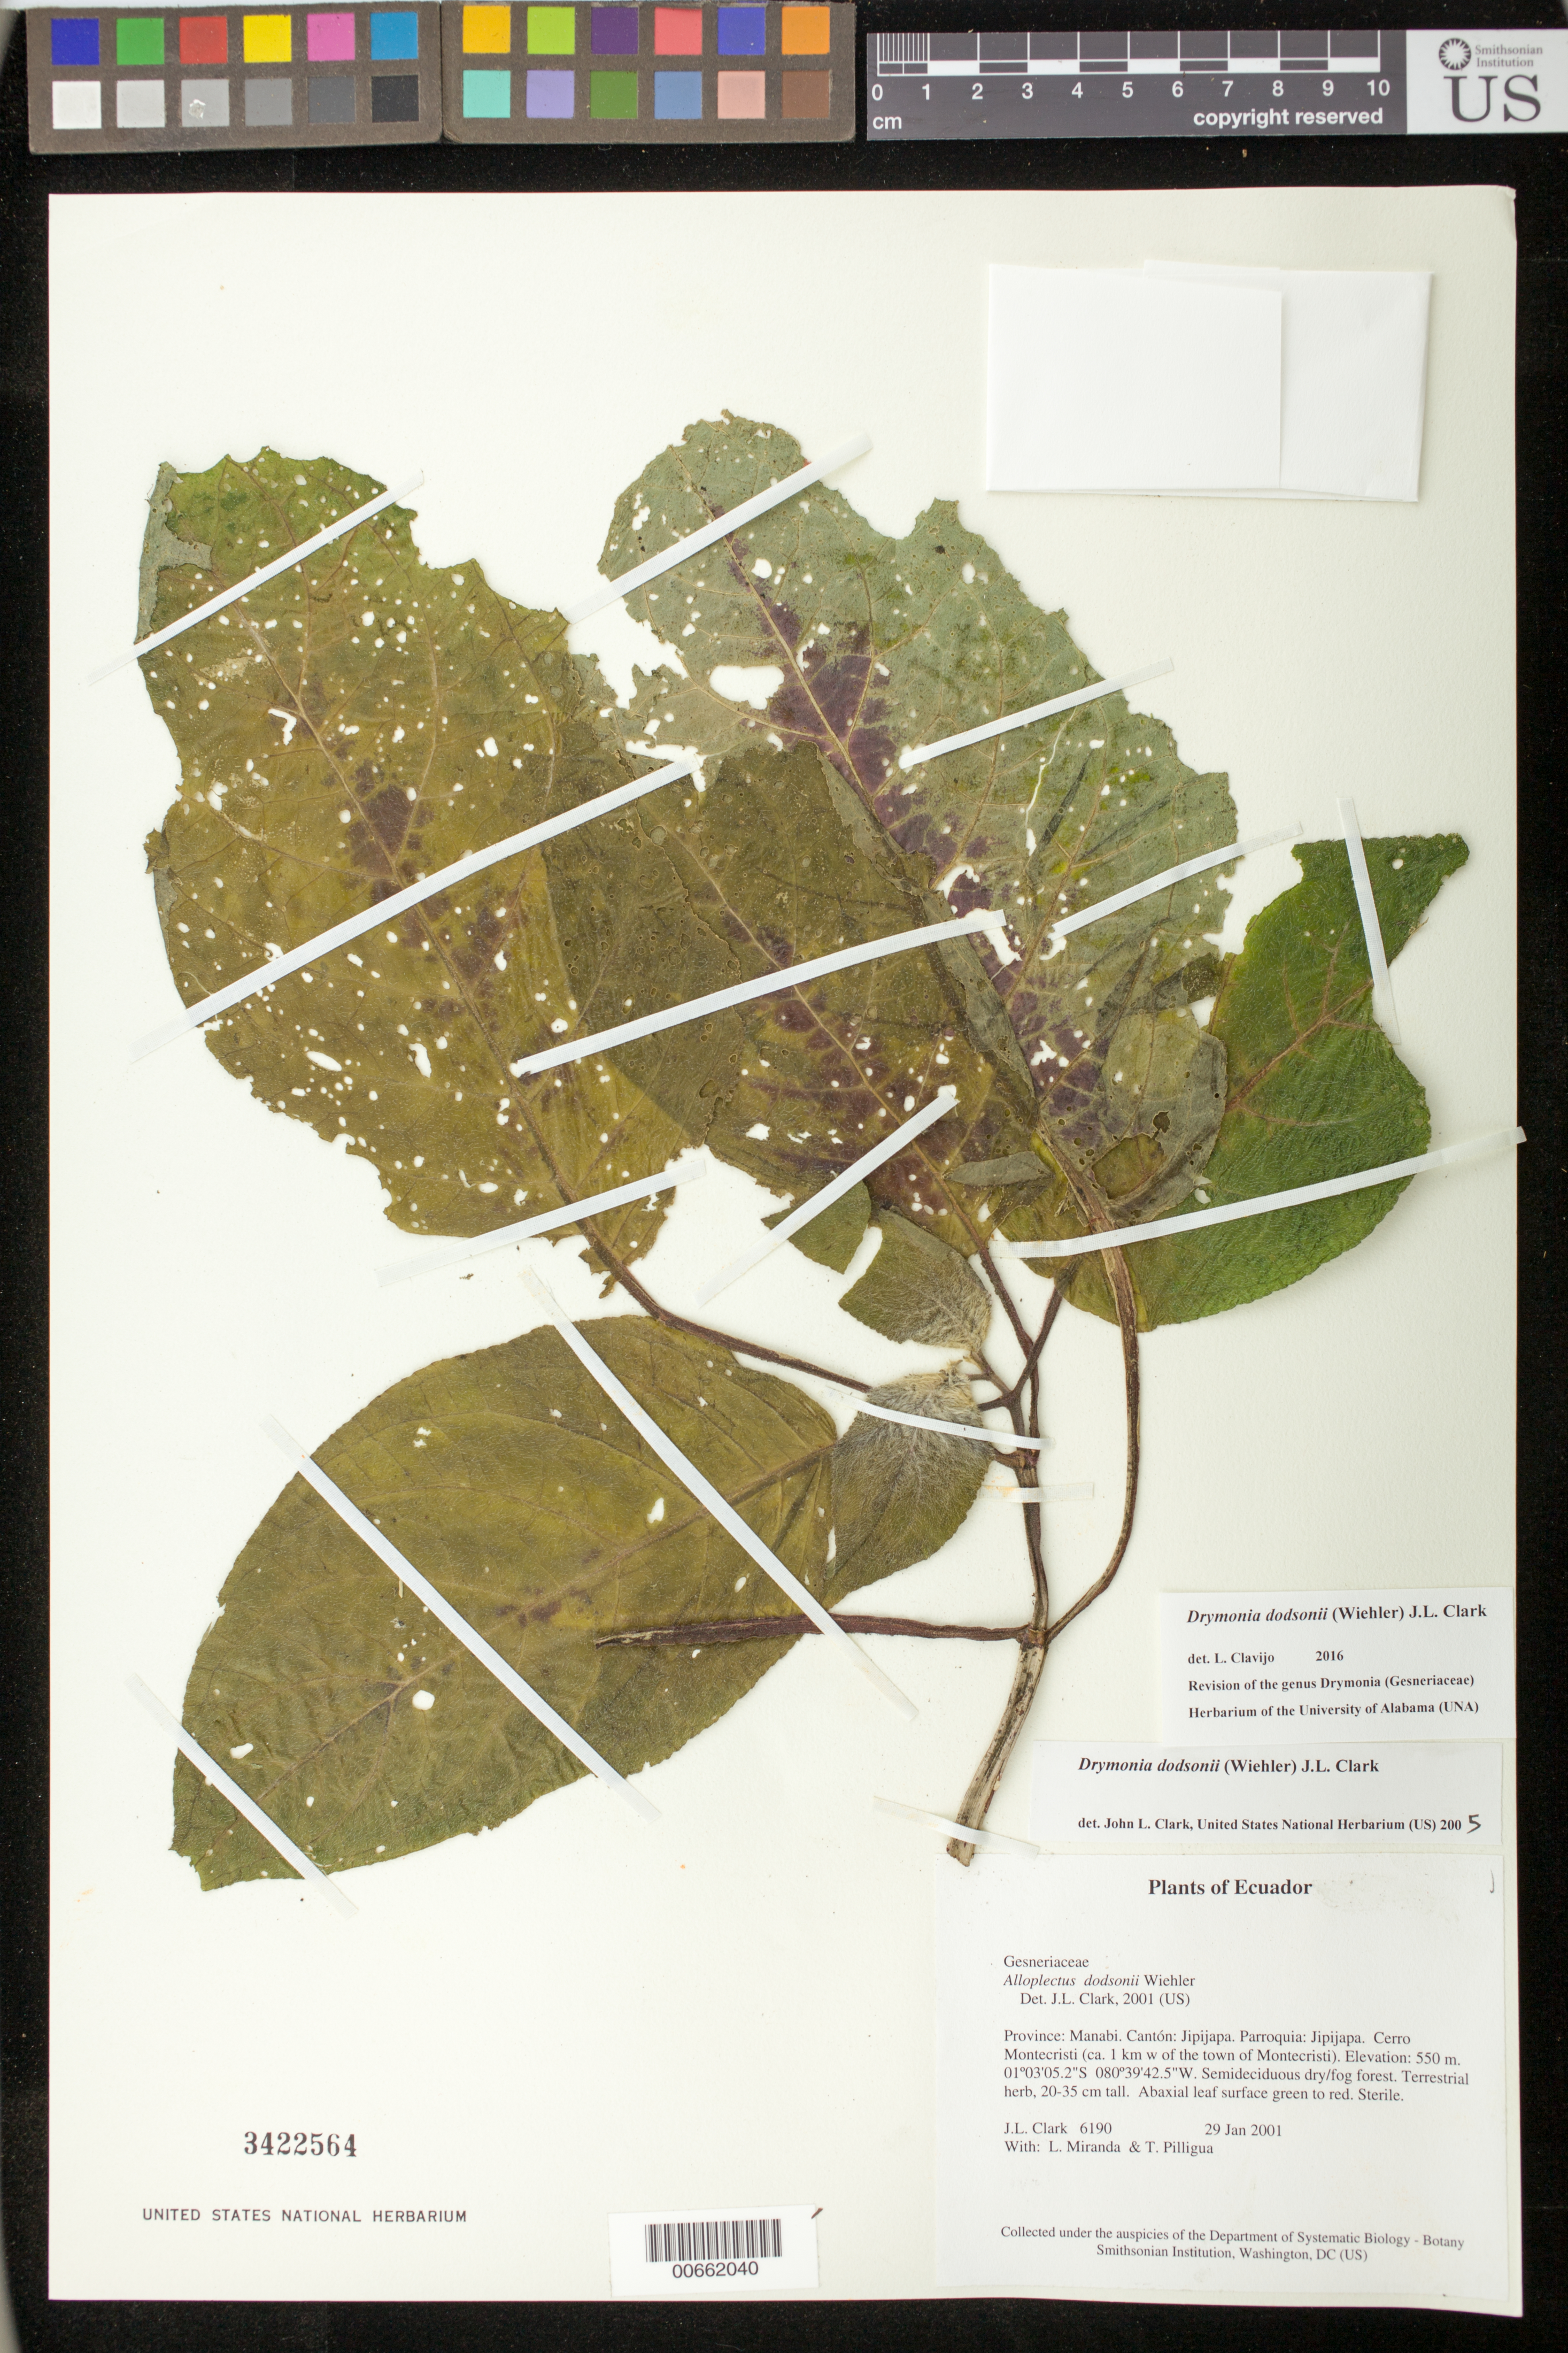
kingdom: Plantae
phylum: Tracheophyta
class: Magnoliopsida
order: Lamiales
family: Gesneriaceae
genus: Drymonia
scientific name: Drymonia dodsonii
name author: (Wiehler) J.L. Clark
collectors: J. L. Clark, L. Miranda & T. Pilligua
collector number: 6190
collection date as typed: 29 Jan 2001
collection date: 2001-01-29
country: Ecuador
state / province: Manabí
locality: Jipijapa. Parroquia: Jipijapa. Cerro Montecristi (ca. 1 km w of the town of Montecristi).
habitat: Semideciduous dry/fog forest.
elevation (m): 550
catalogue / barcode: US 3422564